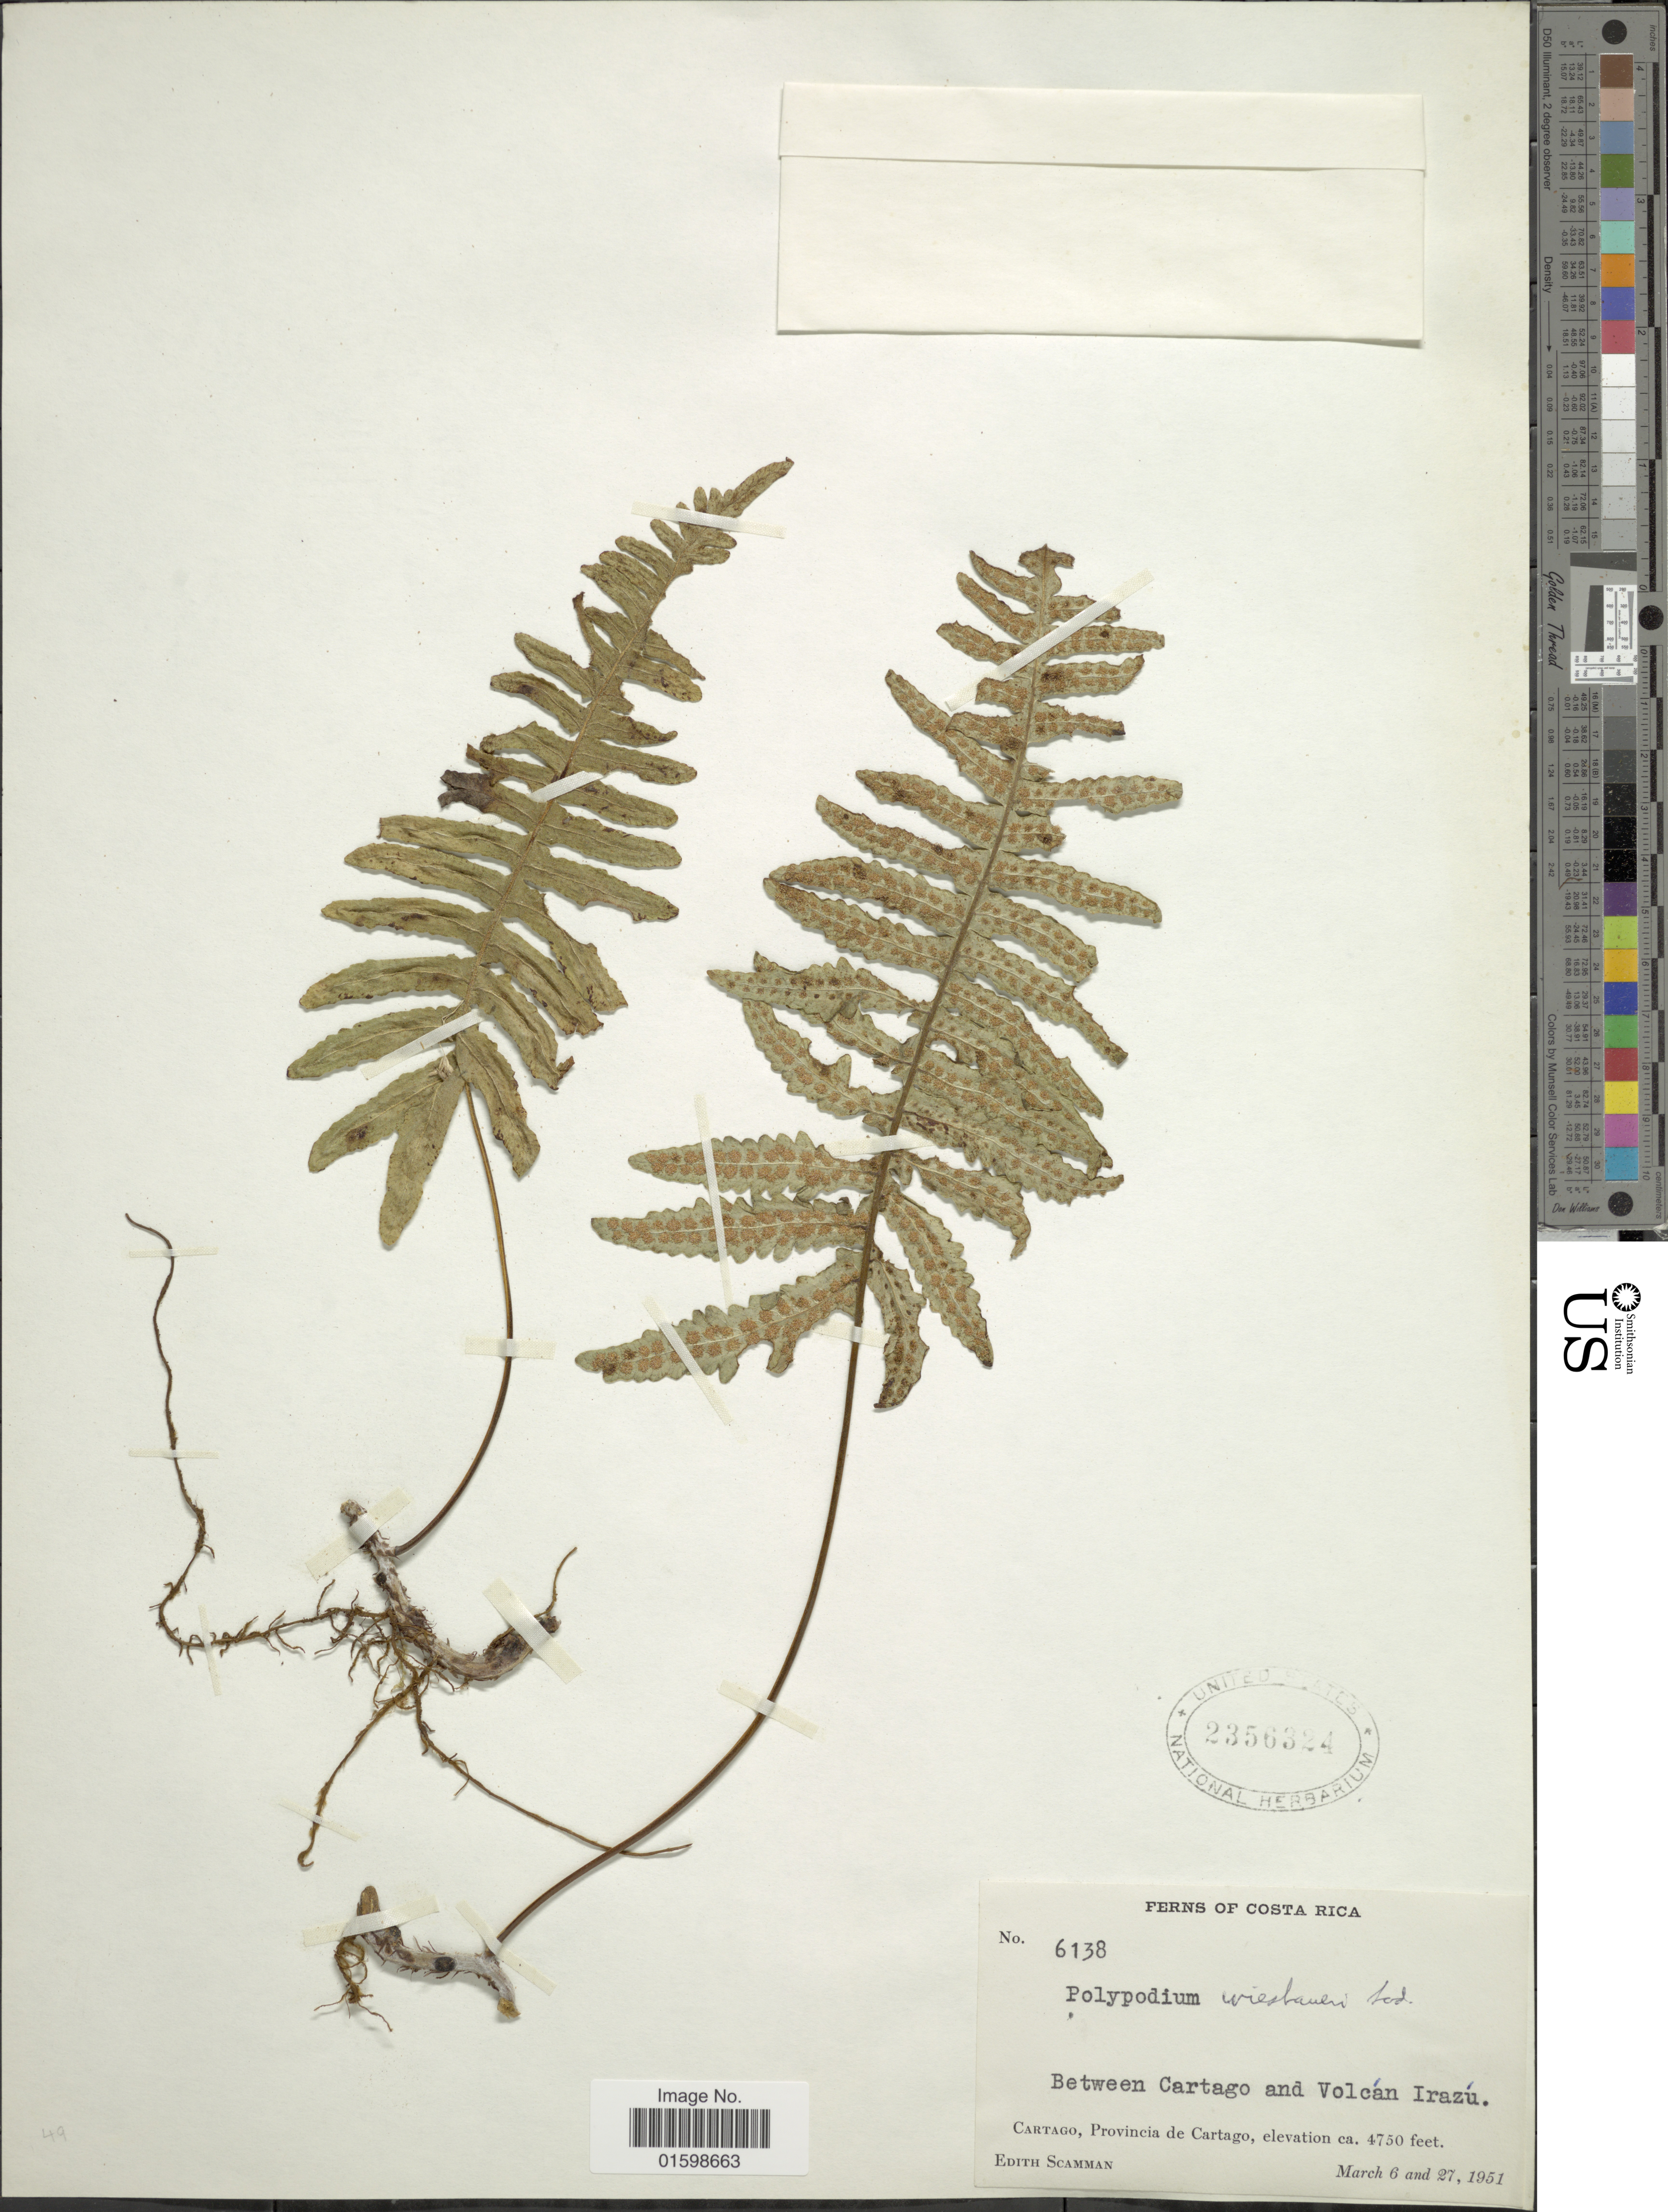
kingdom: Plantae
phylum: Tracheophyta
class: Polypodiopsida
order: Polypodiales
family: Polypodiaceae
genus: Pleopeltis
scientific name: Pleopeltis wiesbaurii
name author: (Sodiro) Lellinger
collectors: E. Scamman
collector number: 6138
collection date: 1951-03-06/1951-03-27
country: Costa Rica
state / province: Cartago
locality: Between Cartago and Volcán Irazú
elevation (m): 1448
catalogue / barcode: US 2356324